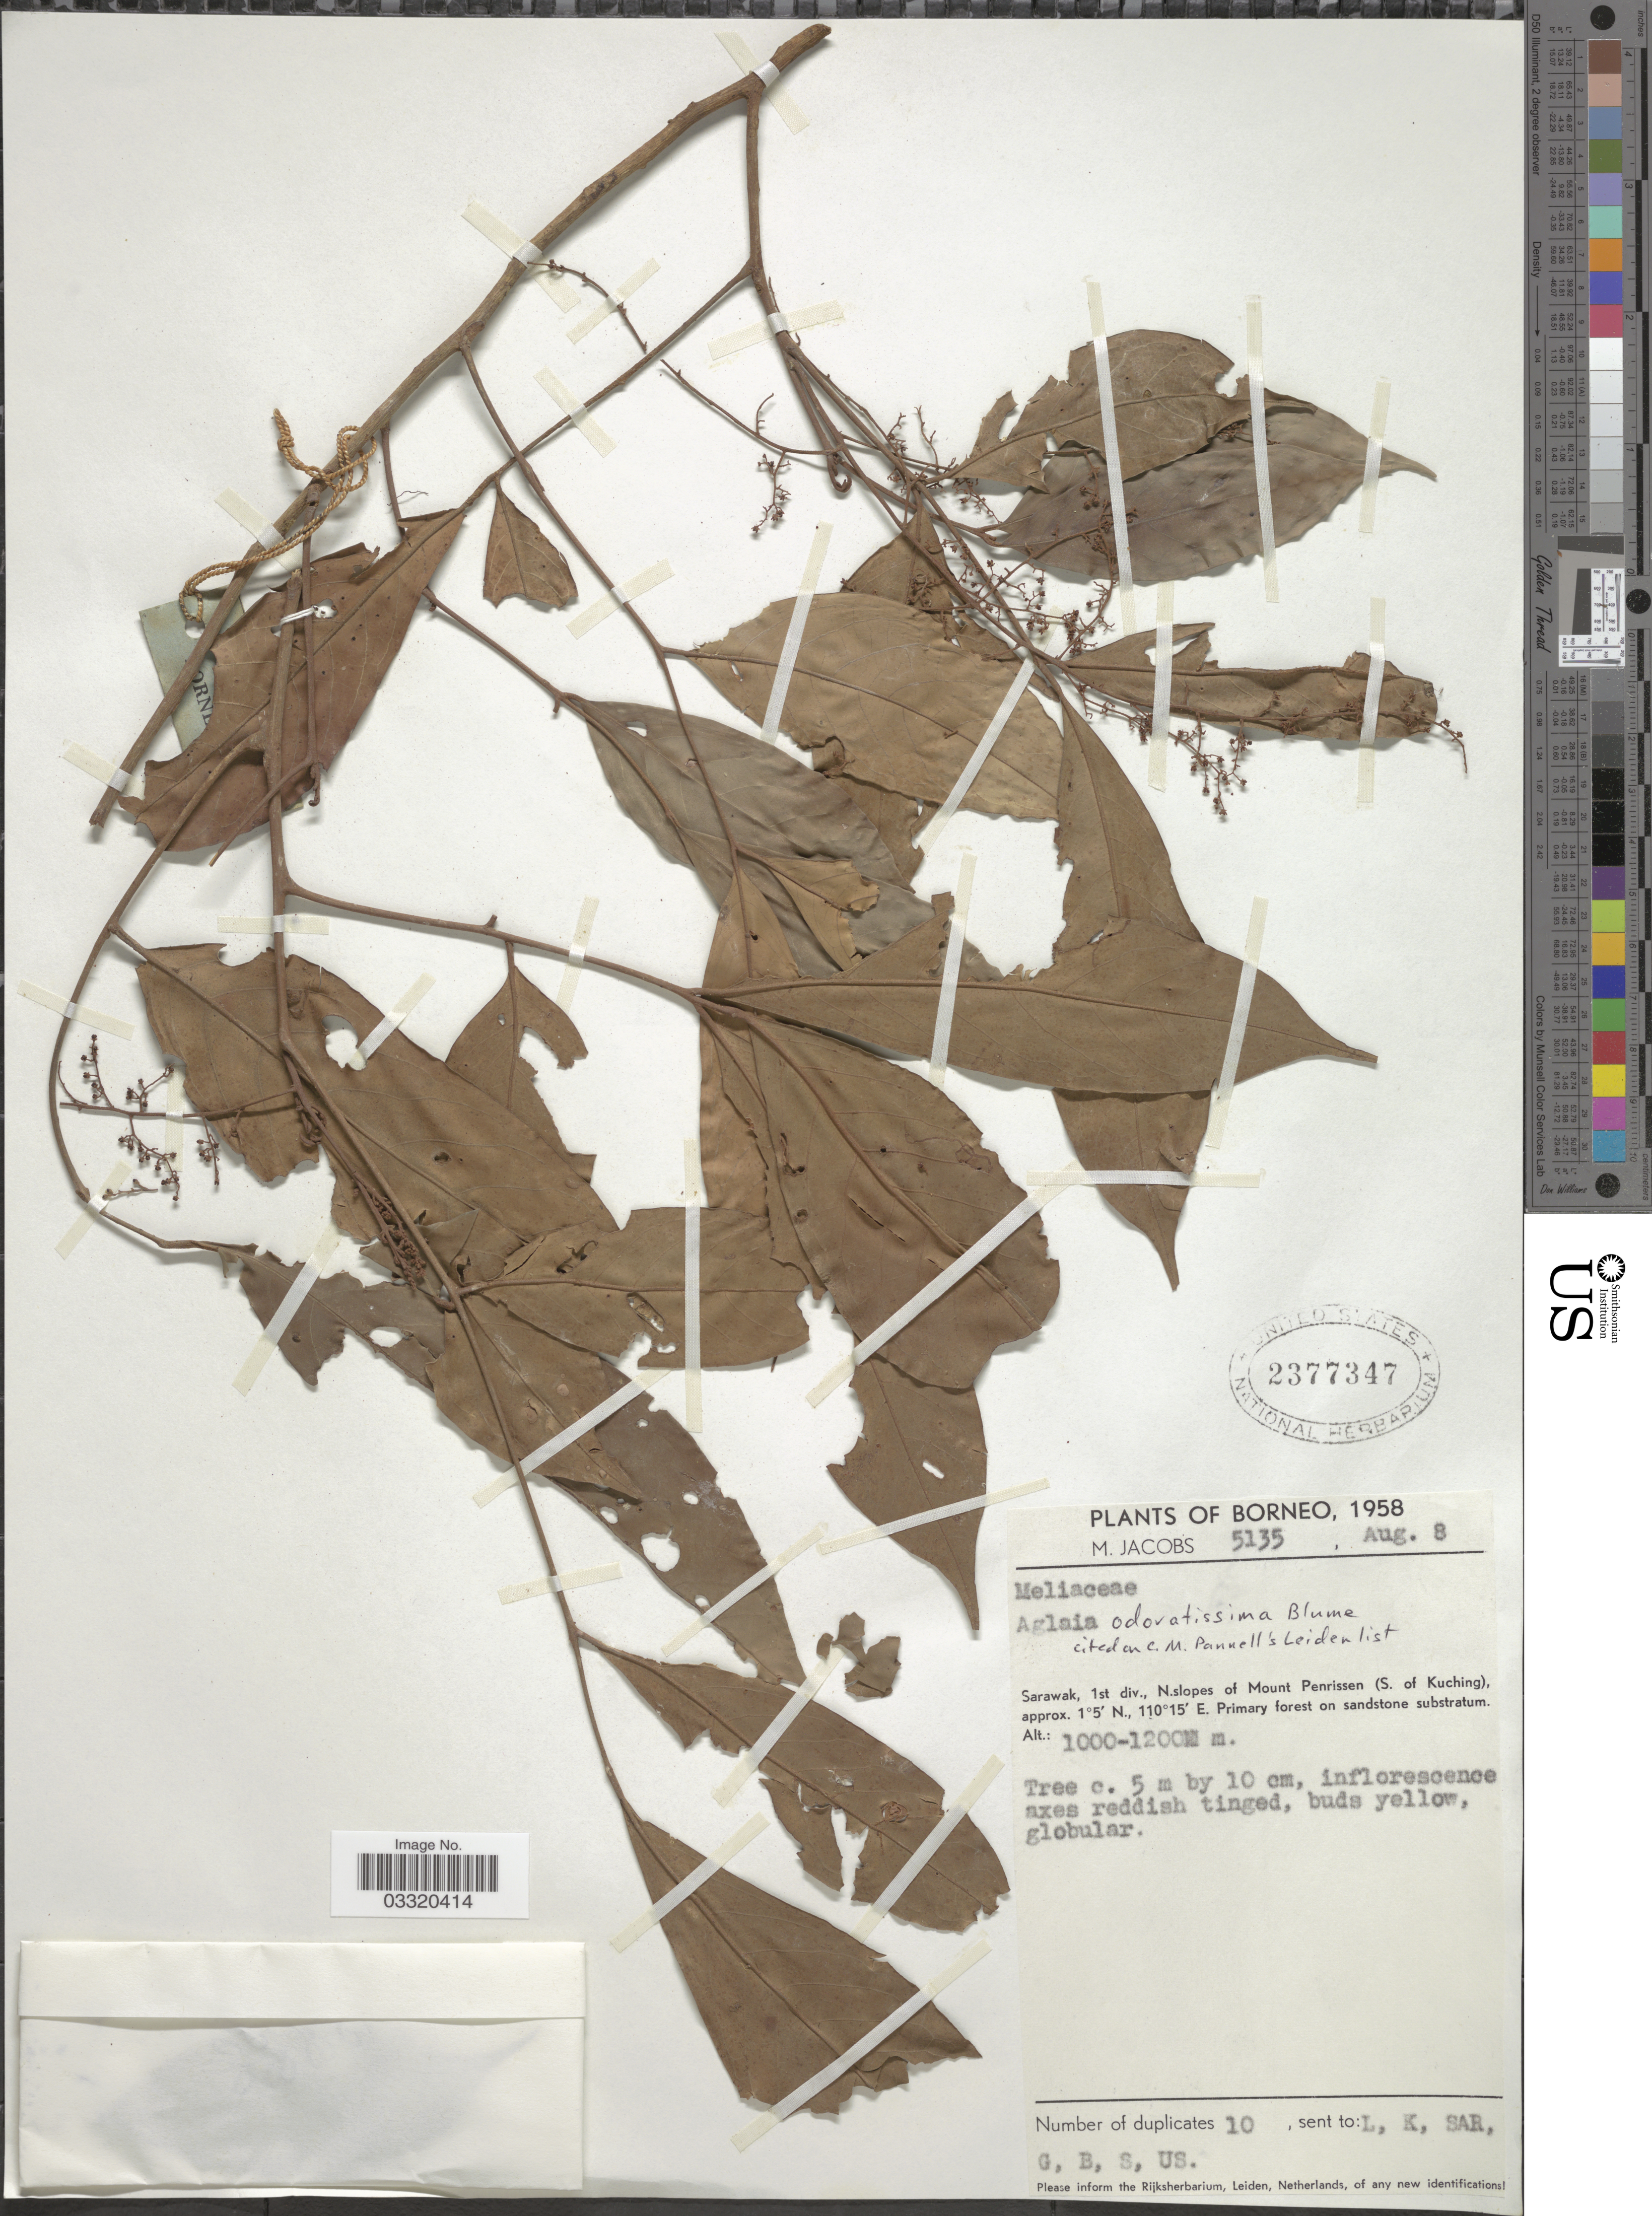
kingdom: Plantae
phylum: Tracheophyta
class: Magnoliopsida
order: Sapindales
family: Meliaceae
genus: Aglaia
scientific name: Aglaia odoratissima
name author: Blume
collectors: M. Jacobs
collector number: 5135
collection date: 1958-08-08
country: Malaysia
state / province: Sarawak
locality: Borneo. 1st div., N.slopes of Mount Penrissen (S. of Kuching).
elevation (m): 1000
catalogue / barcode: US 2377347